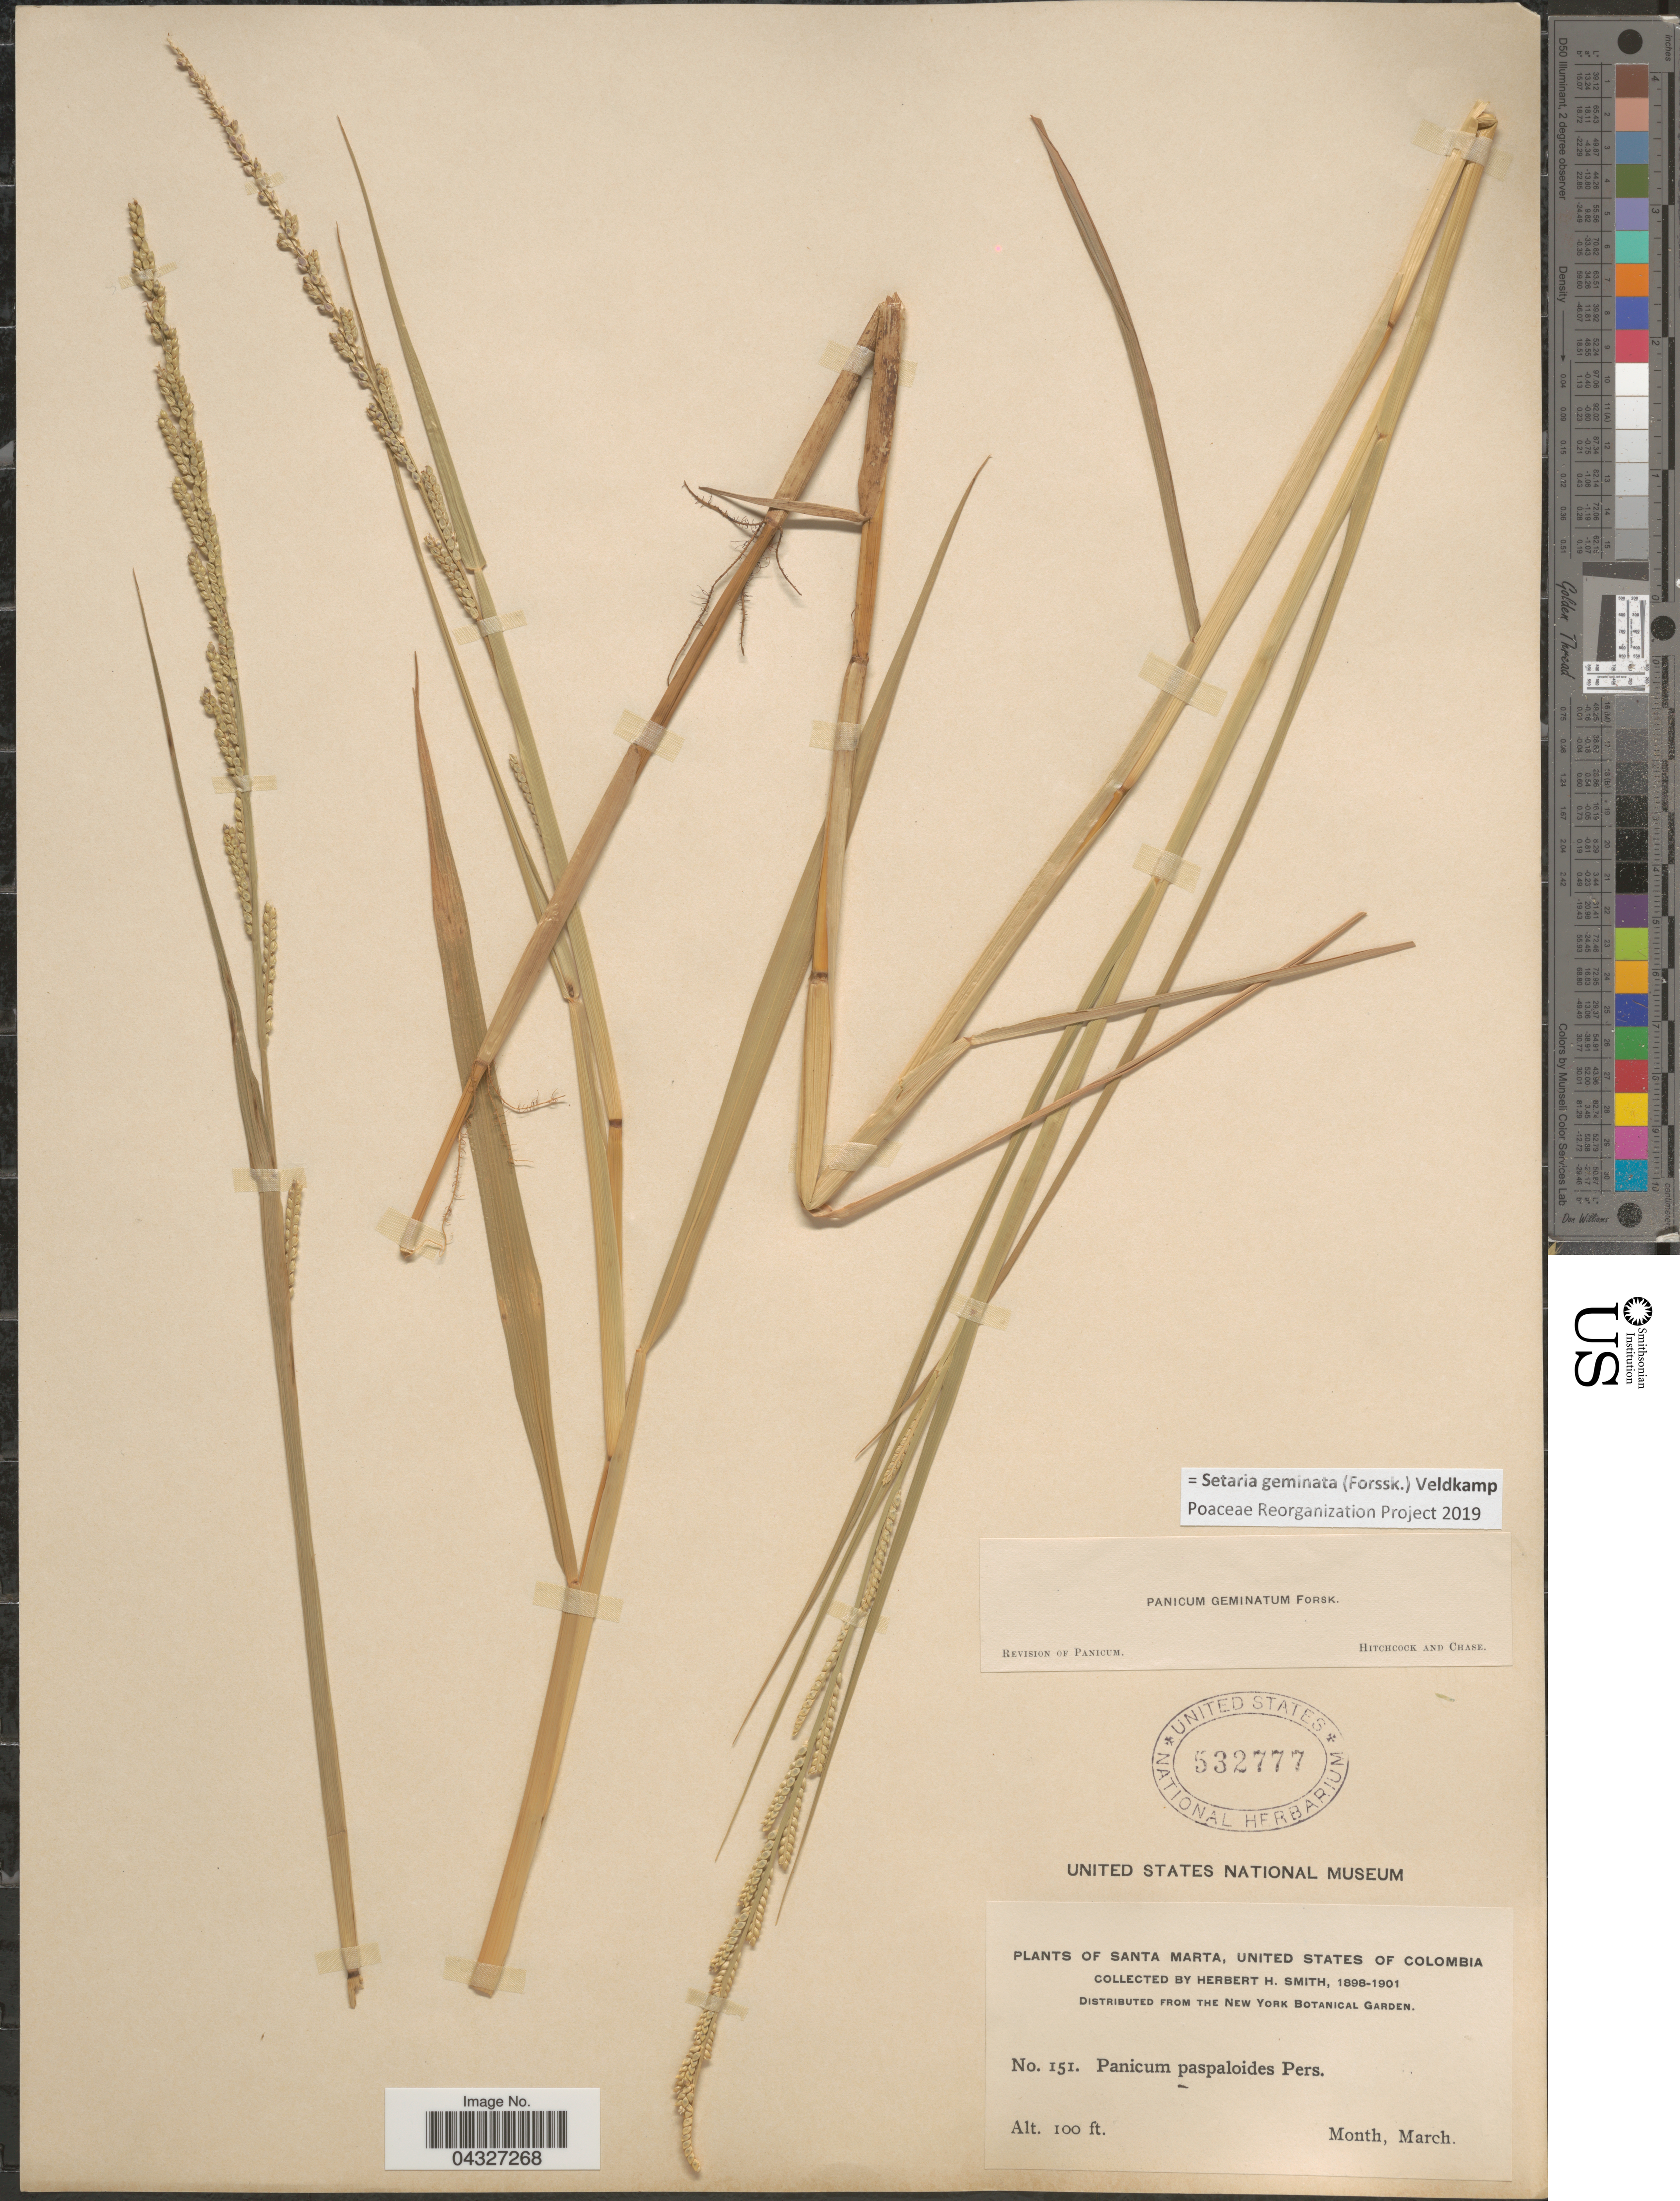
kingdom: Plantae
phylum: Tracheophyta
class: Liliopsida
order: Poales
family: Poaceae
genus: Setaria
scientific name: Setaria geminata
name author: (Forssk.) Veldkamp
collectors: Herbert H. Smith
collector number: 151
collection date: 1898-03/1901-03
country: Colombia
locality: Santa Marta, United States of Colombia.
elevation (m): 30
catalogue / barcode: US 532777